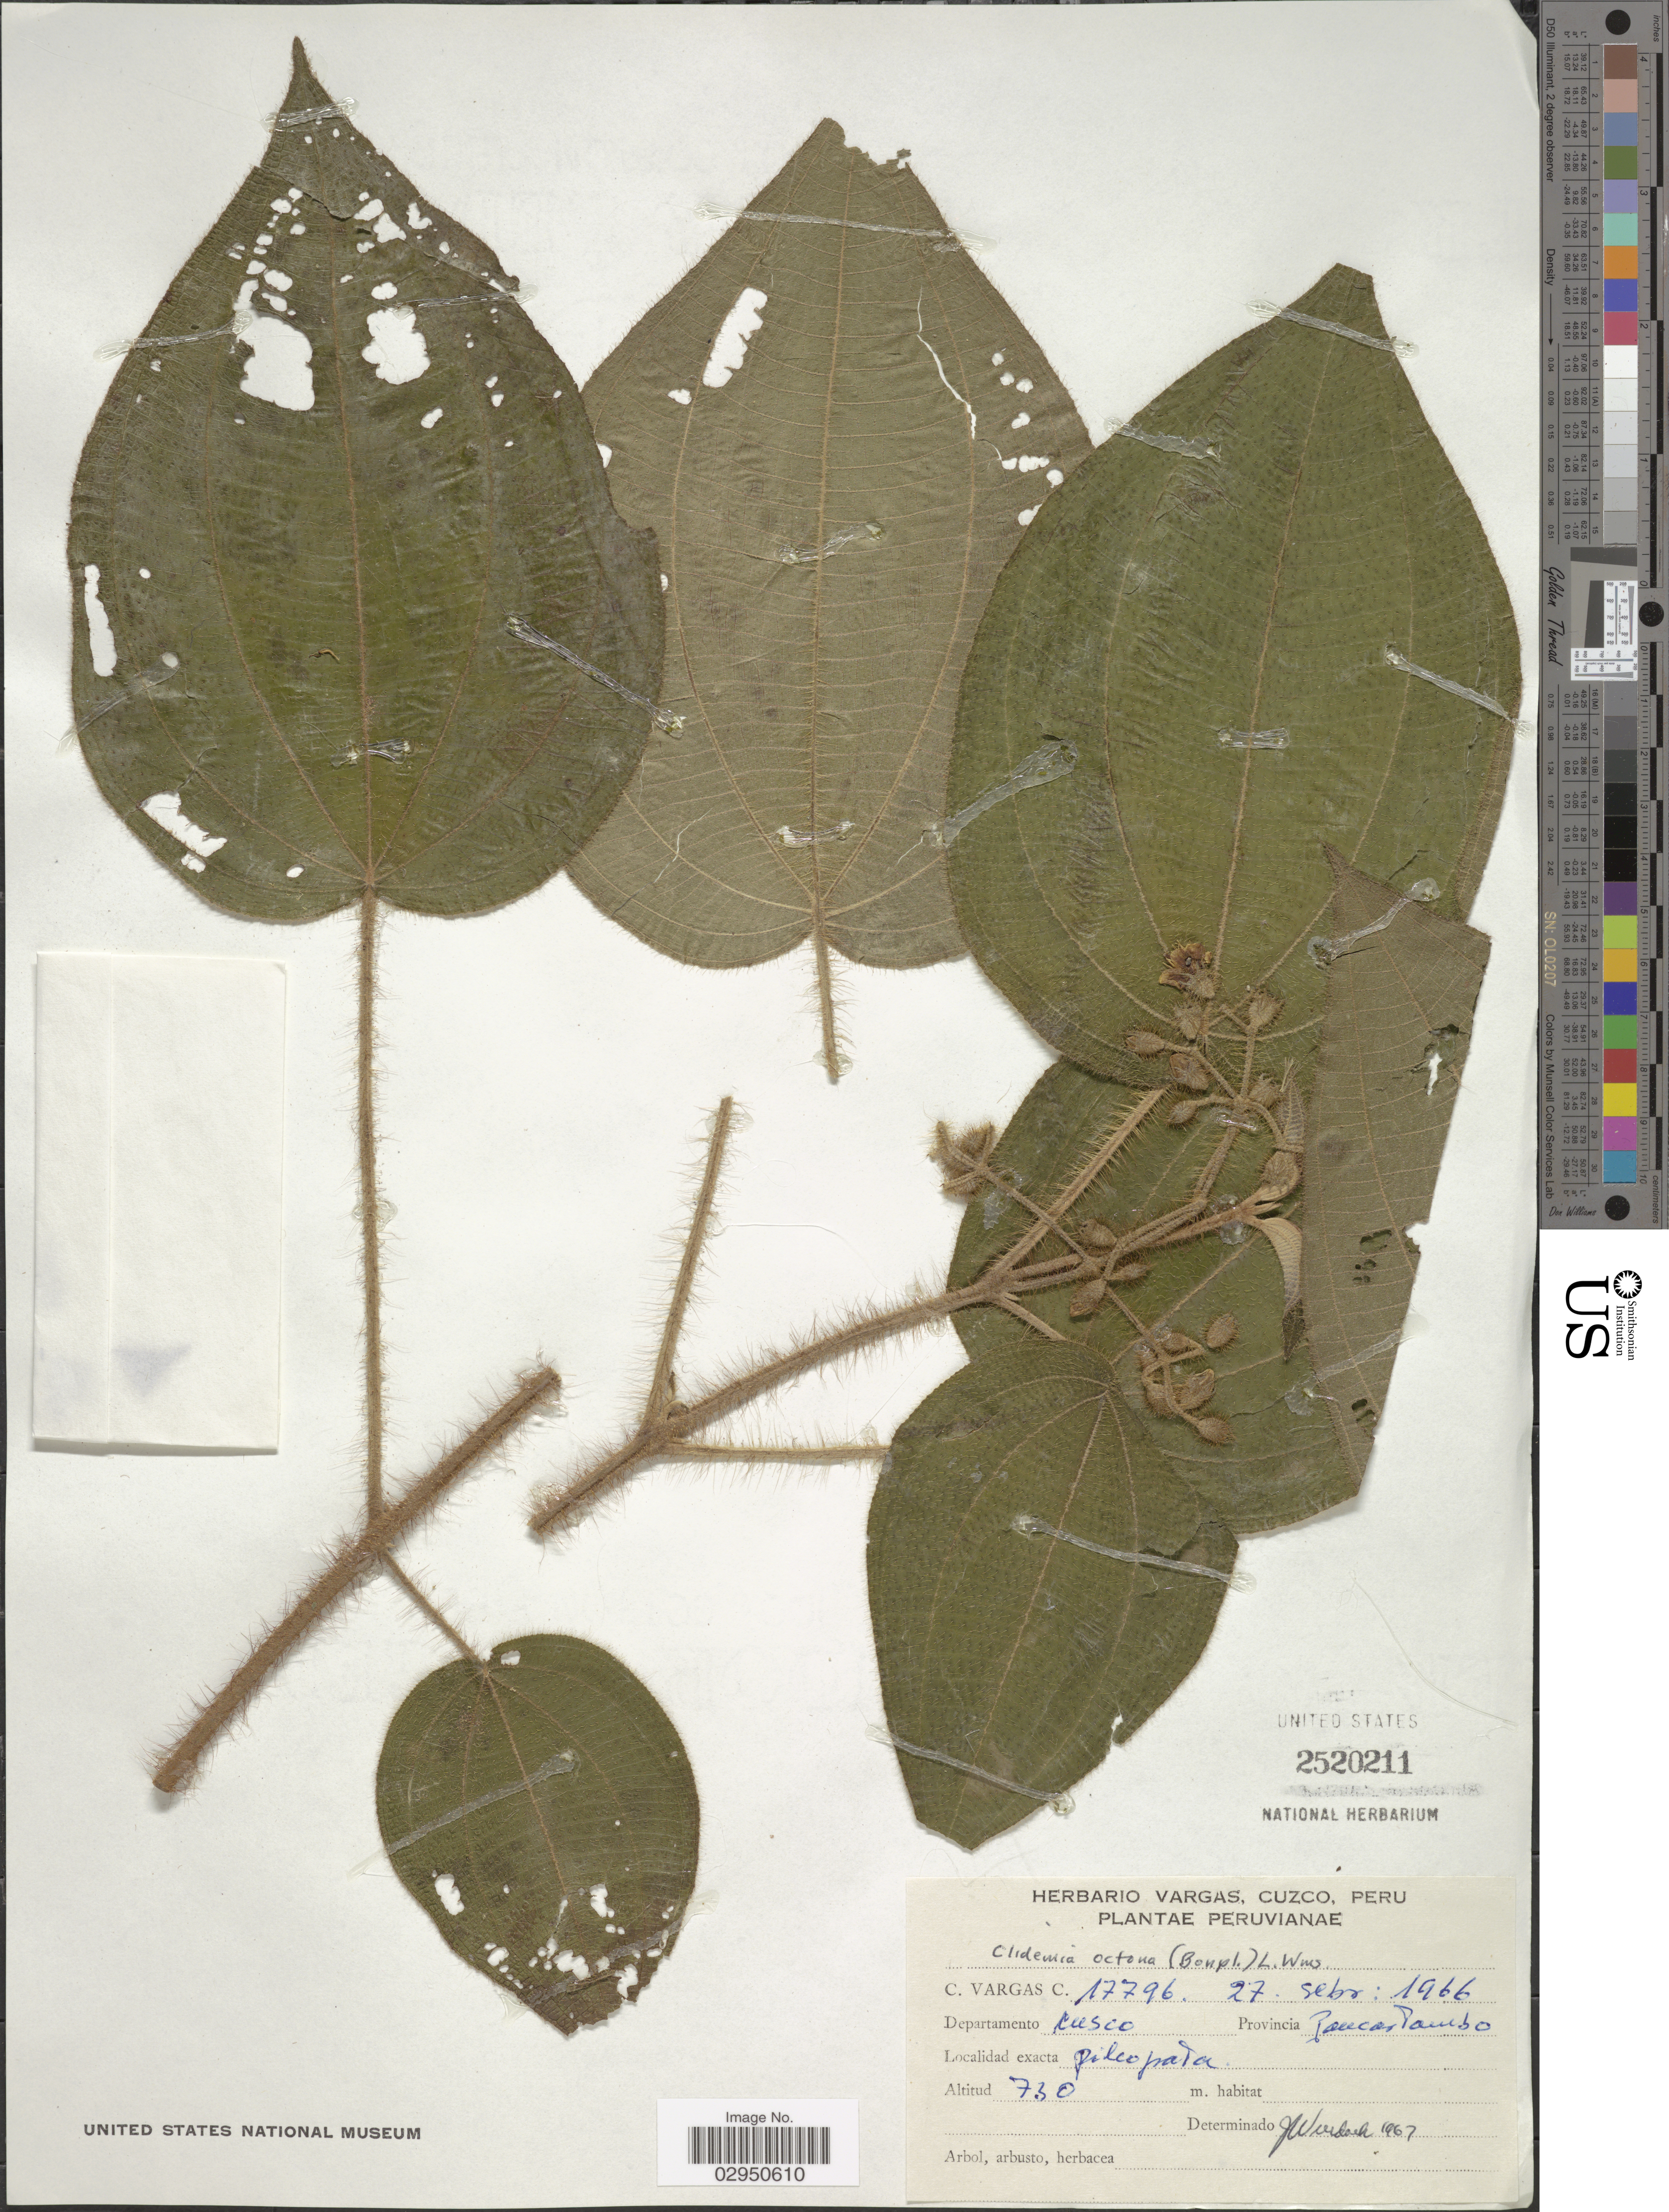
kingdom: Plantae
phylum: Tracheophyta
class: Magnoliopsida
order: Myrtales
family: Melastomataceae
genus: Clidemia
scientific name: Clidemia octona subsp. octona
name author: (Bonpl.) L.O. Williams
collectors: C. Vargas Calderón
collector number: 17796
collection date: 1966-09-27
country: Peru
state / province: Cusco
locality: Departamento Cusco. Provincia Paucartambo. Pilcopata.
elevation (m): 730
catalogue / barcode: US 2520211